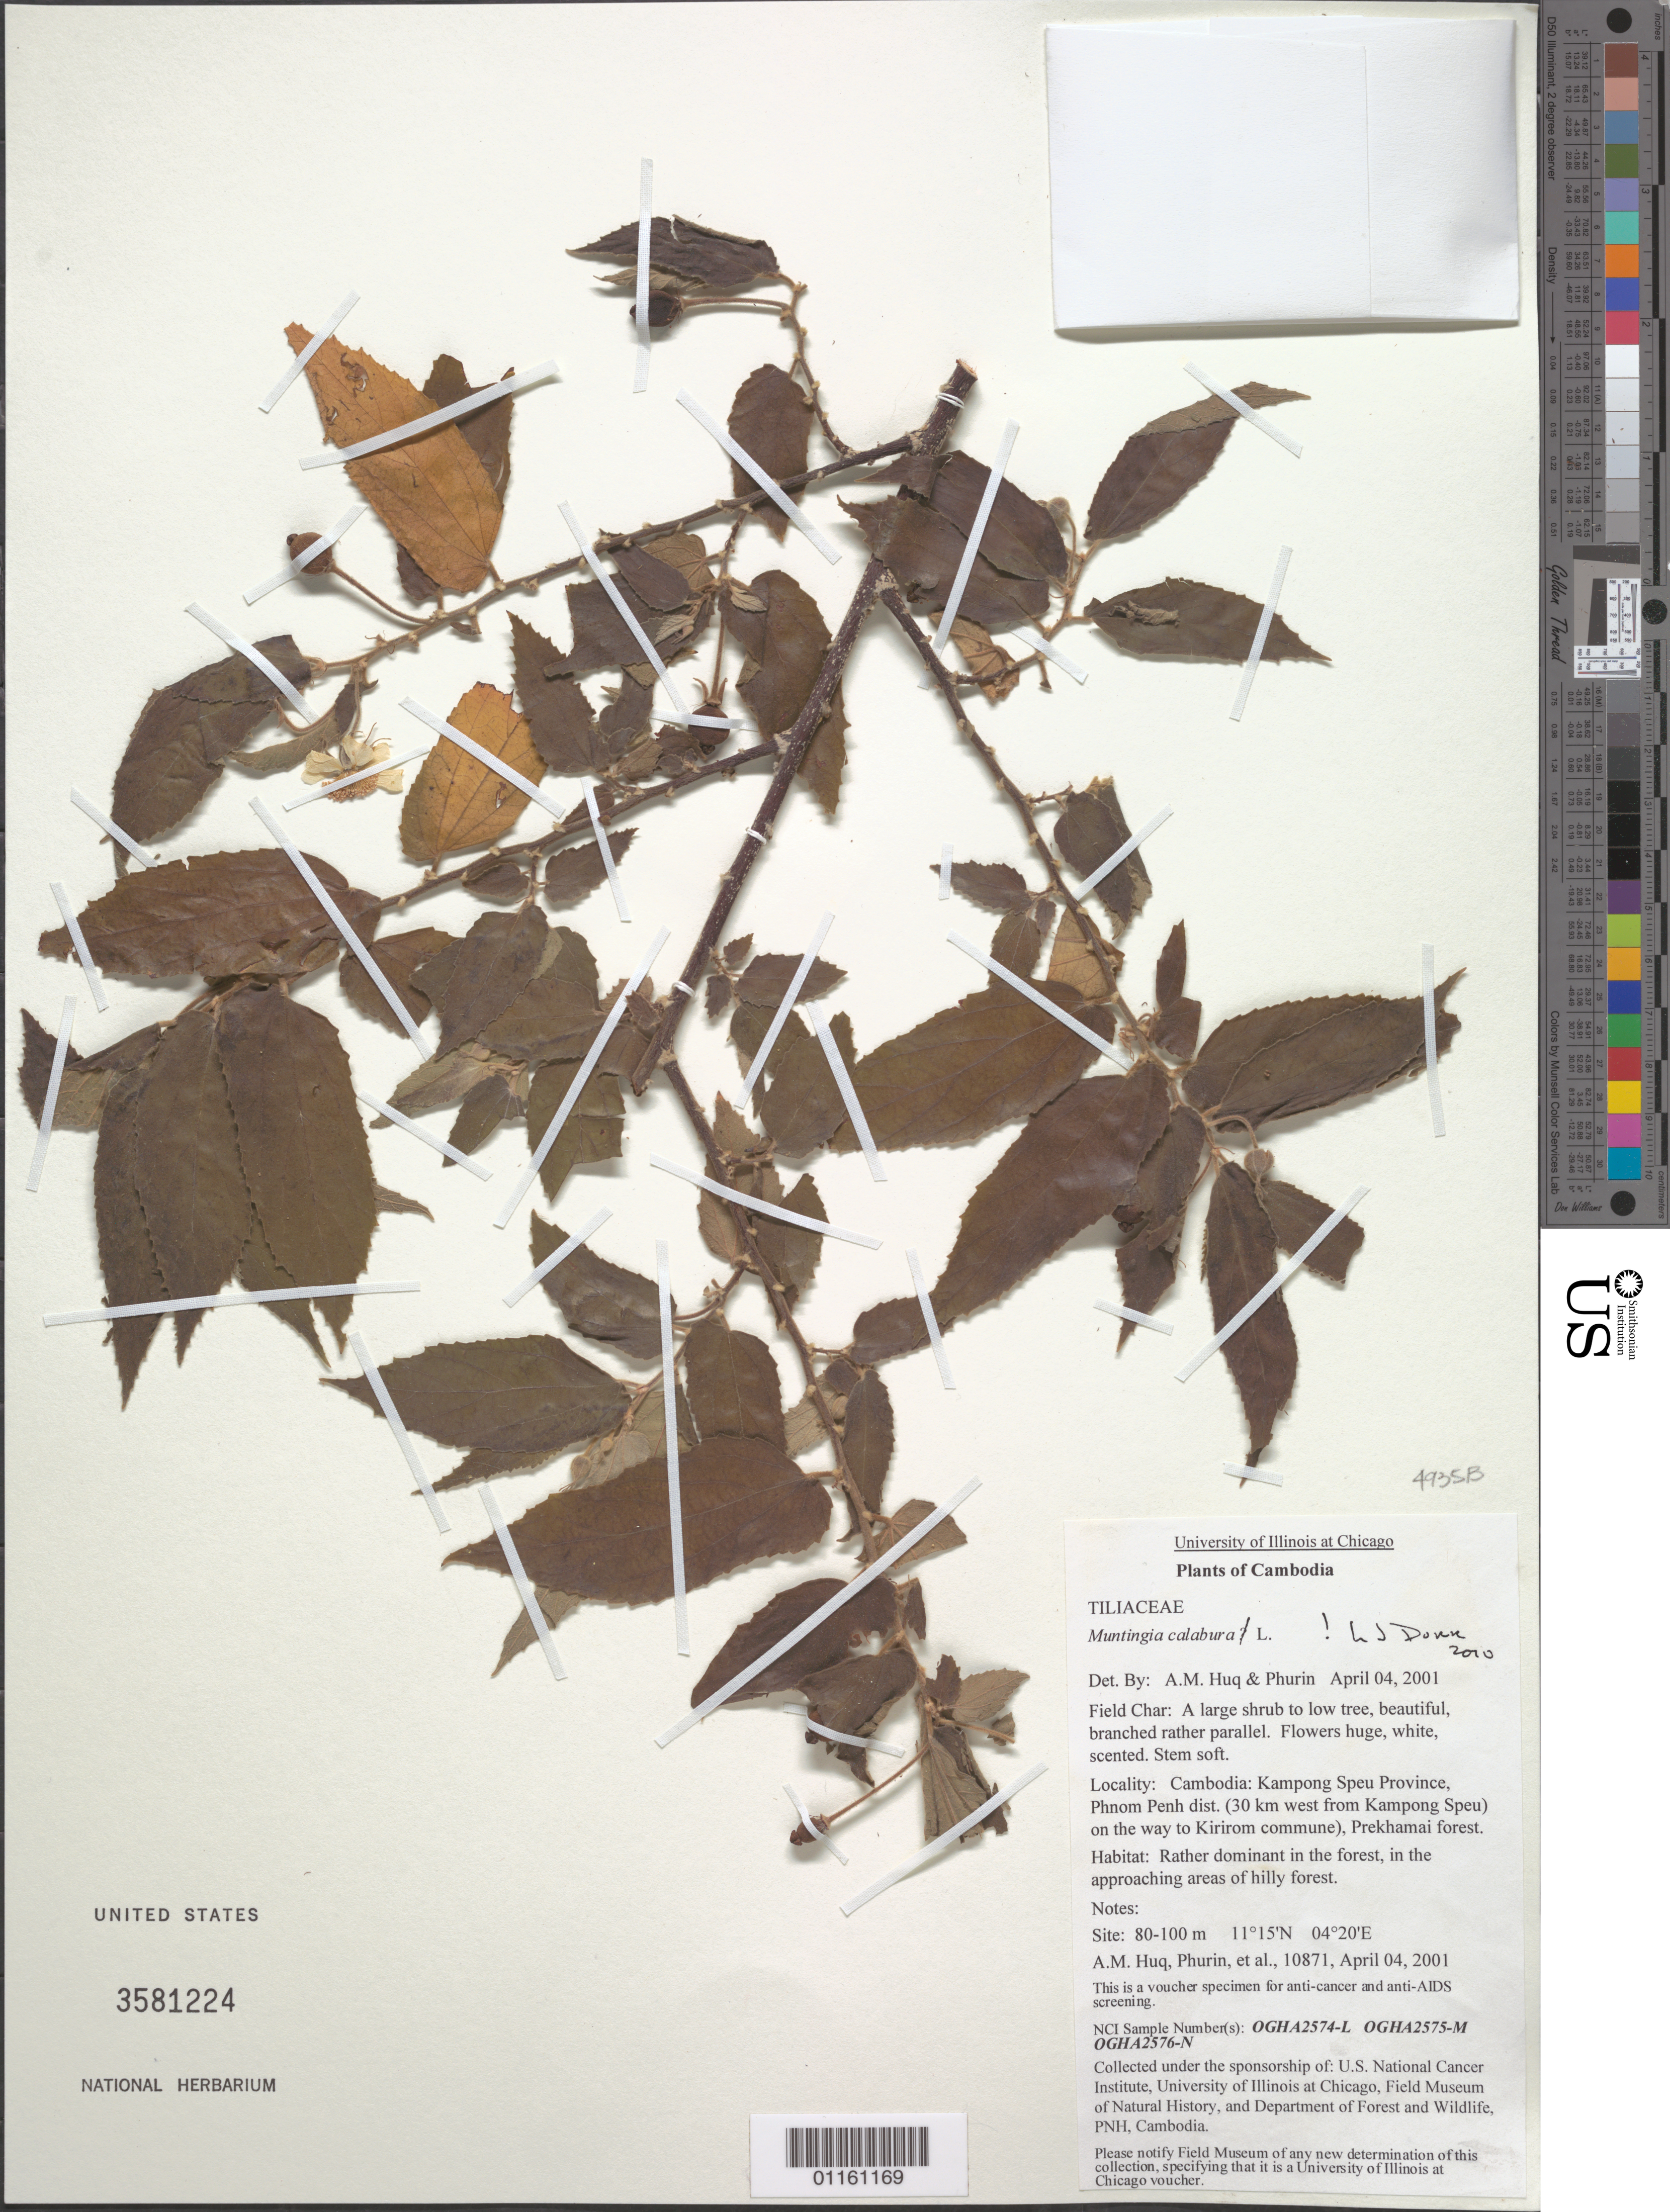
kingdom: Plantae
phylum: Tracheophyta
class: Magnoliopsida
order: Malvales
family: Muntingiaceae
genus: Muntingia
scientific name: Muntingia calabura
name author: L.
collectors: A. M. Huq & -. Phurin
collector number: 10871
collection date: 2001-04-04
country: Cambodia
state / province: Kampong Speu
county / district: Phnom Penh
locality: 30 km west from Kampong Speu on the way to Kiriom commune, Prekhamai forest.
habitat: Rather dominant in the forest , in the approching areas of hilly forest.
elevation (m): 80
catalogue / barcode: US 3581224